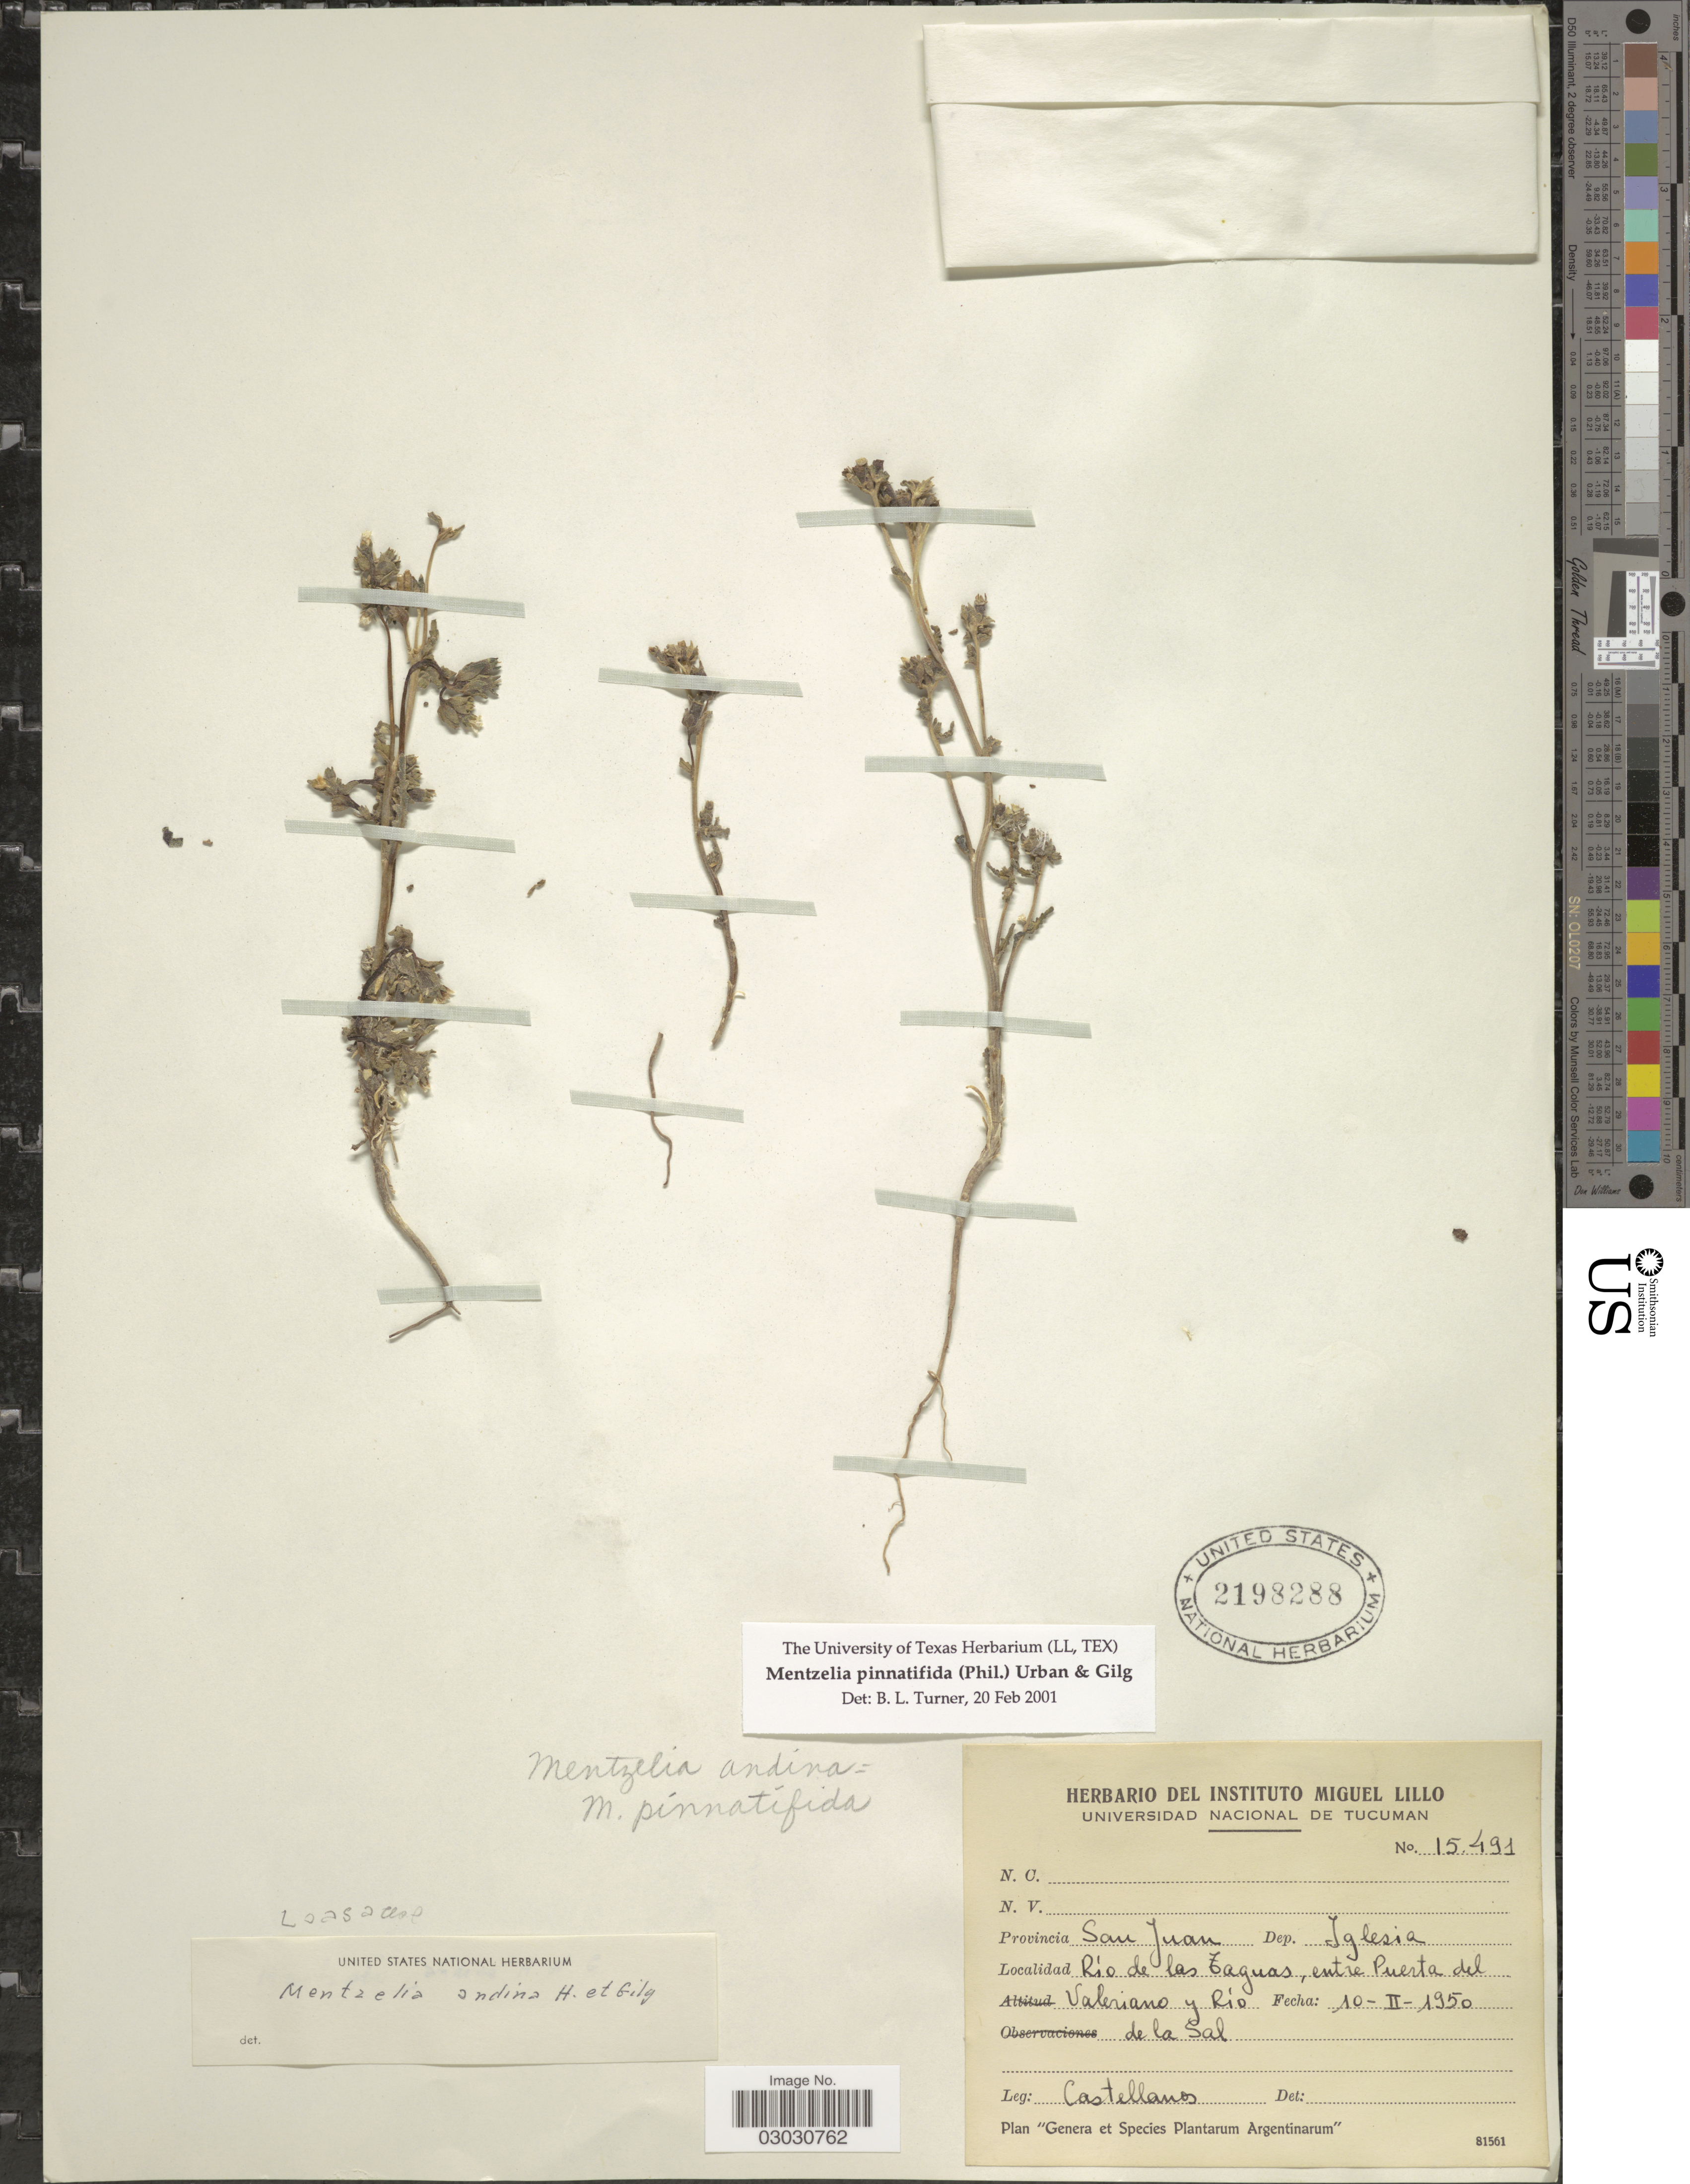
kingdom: Plantae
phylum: Tracheophyta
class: Magnoliopsida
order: Cornales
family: Loasaceae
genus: Mentzelia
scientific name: Mentzelia pinnatifida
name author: Urb. & Gilg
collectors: -- Castellanos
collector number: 15491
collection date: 1950-02-10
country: Argentina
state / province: San Juan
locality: Dep. Iglesia. Río de las Taguas, entre Puerta del Valeriano y Río de la Sal.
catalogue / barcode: US 2198288